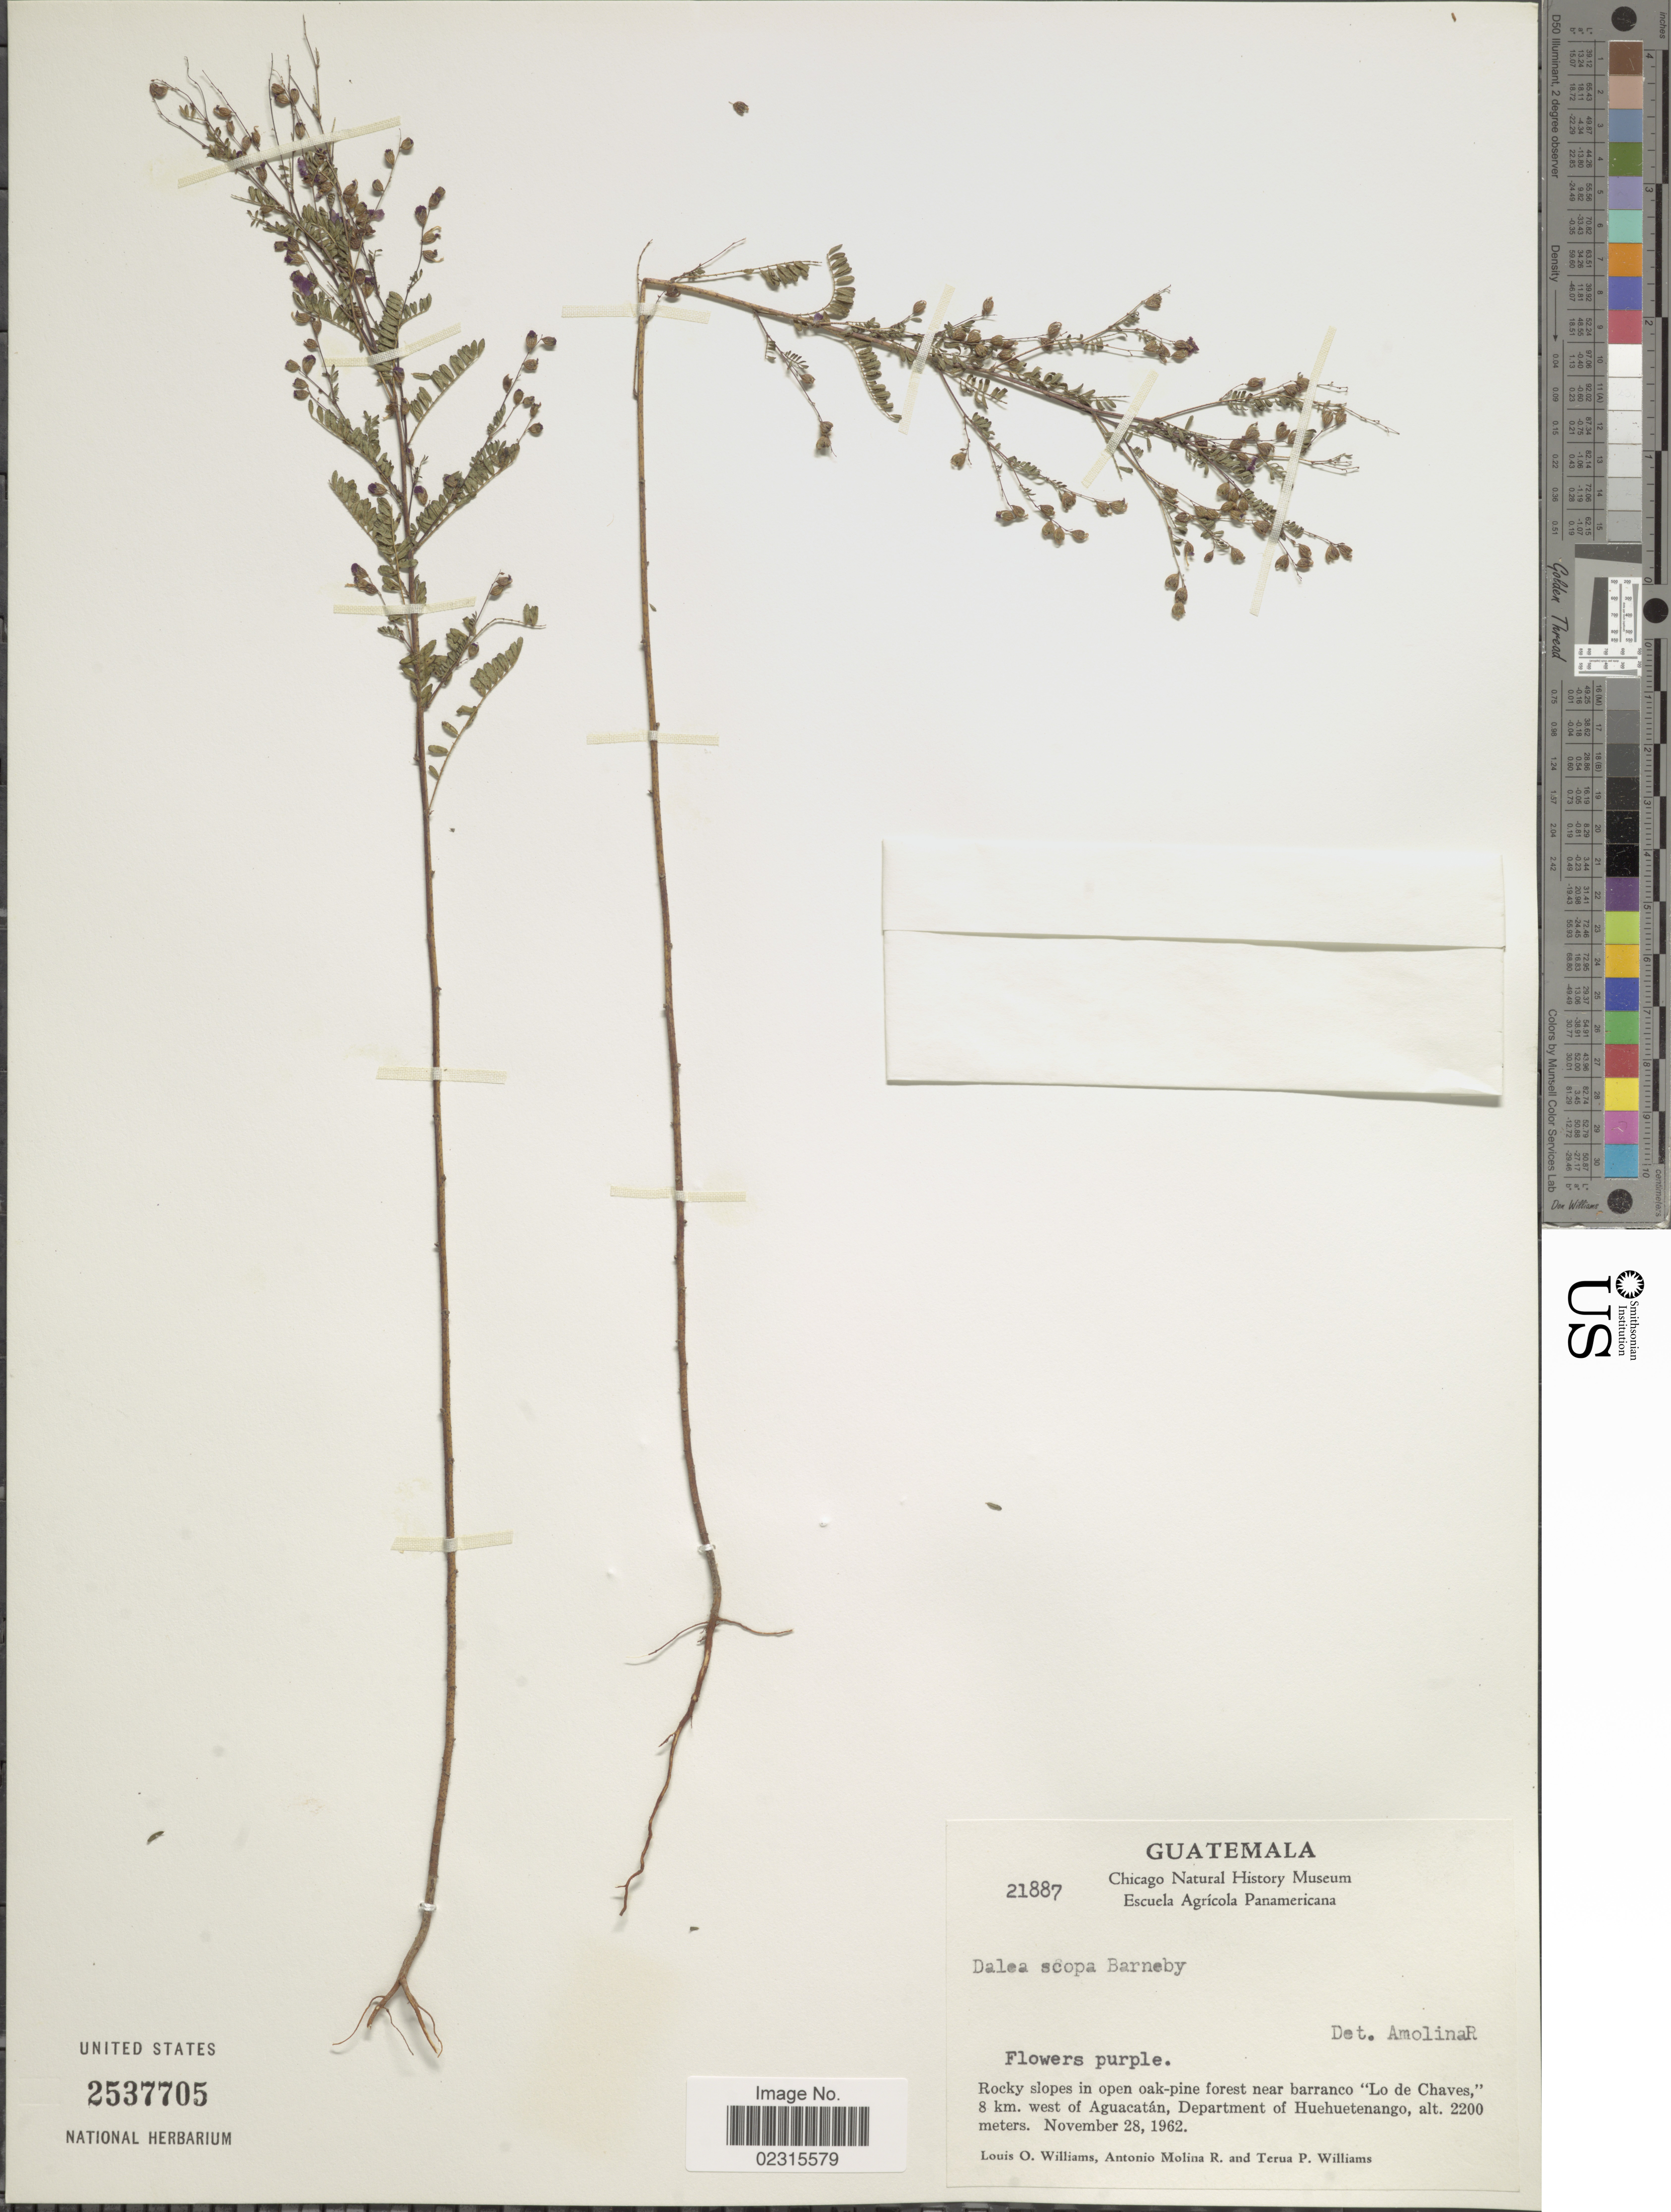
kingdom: Plantae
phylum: Tracheophyta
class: Magnoliopsida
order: Fabales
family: Fabaceae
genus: Marina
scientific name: Marina scopa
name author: Barneby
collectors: L. O. Williams, A. Molina R. & T. P. Williams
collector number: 21887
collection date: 1962-11-28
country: Guatemala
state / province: Huehuetenango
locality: Rocky slopes in open oak-pine forest near barranco, "Lo de Chaves", 8 km west of Aguacatan, Department of Huehuetenango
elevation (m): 2200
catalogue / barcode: US 2537705